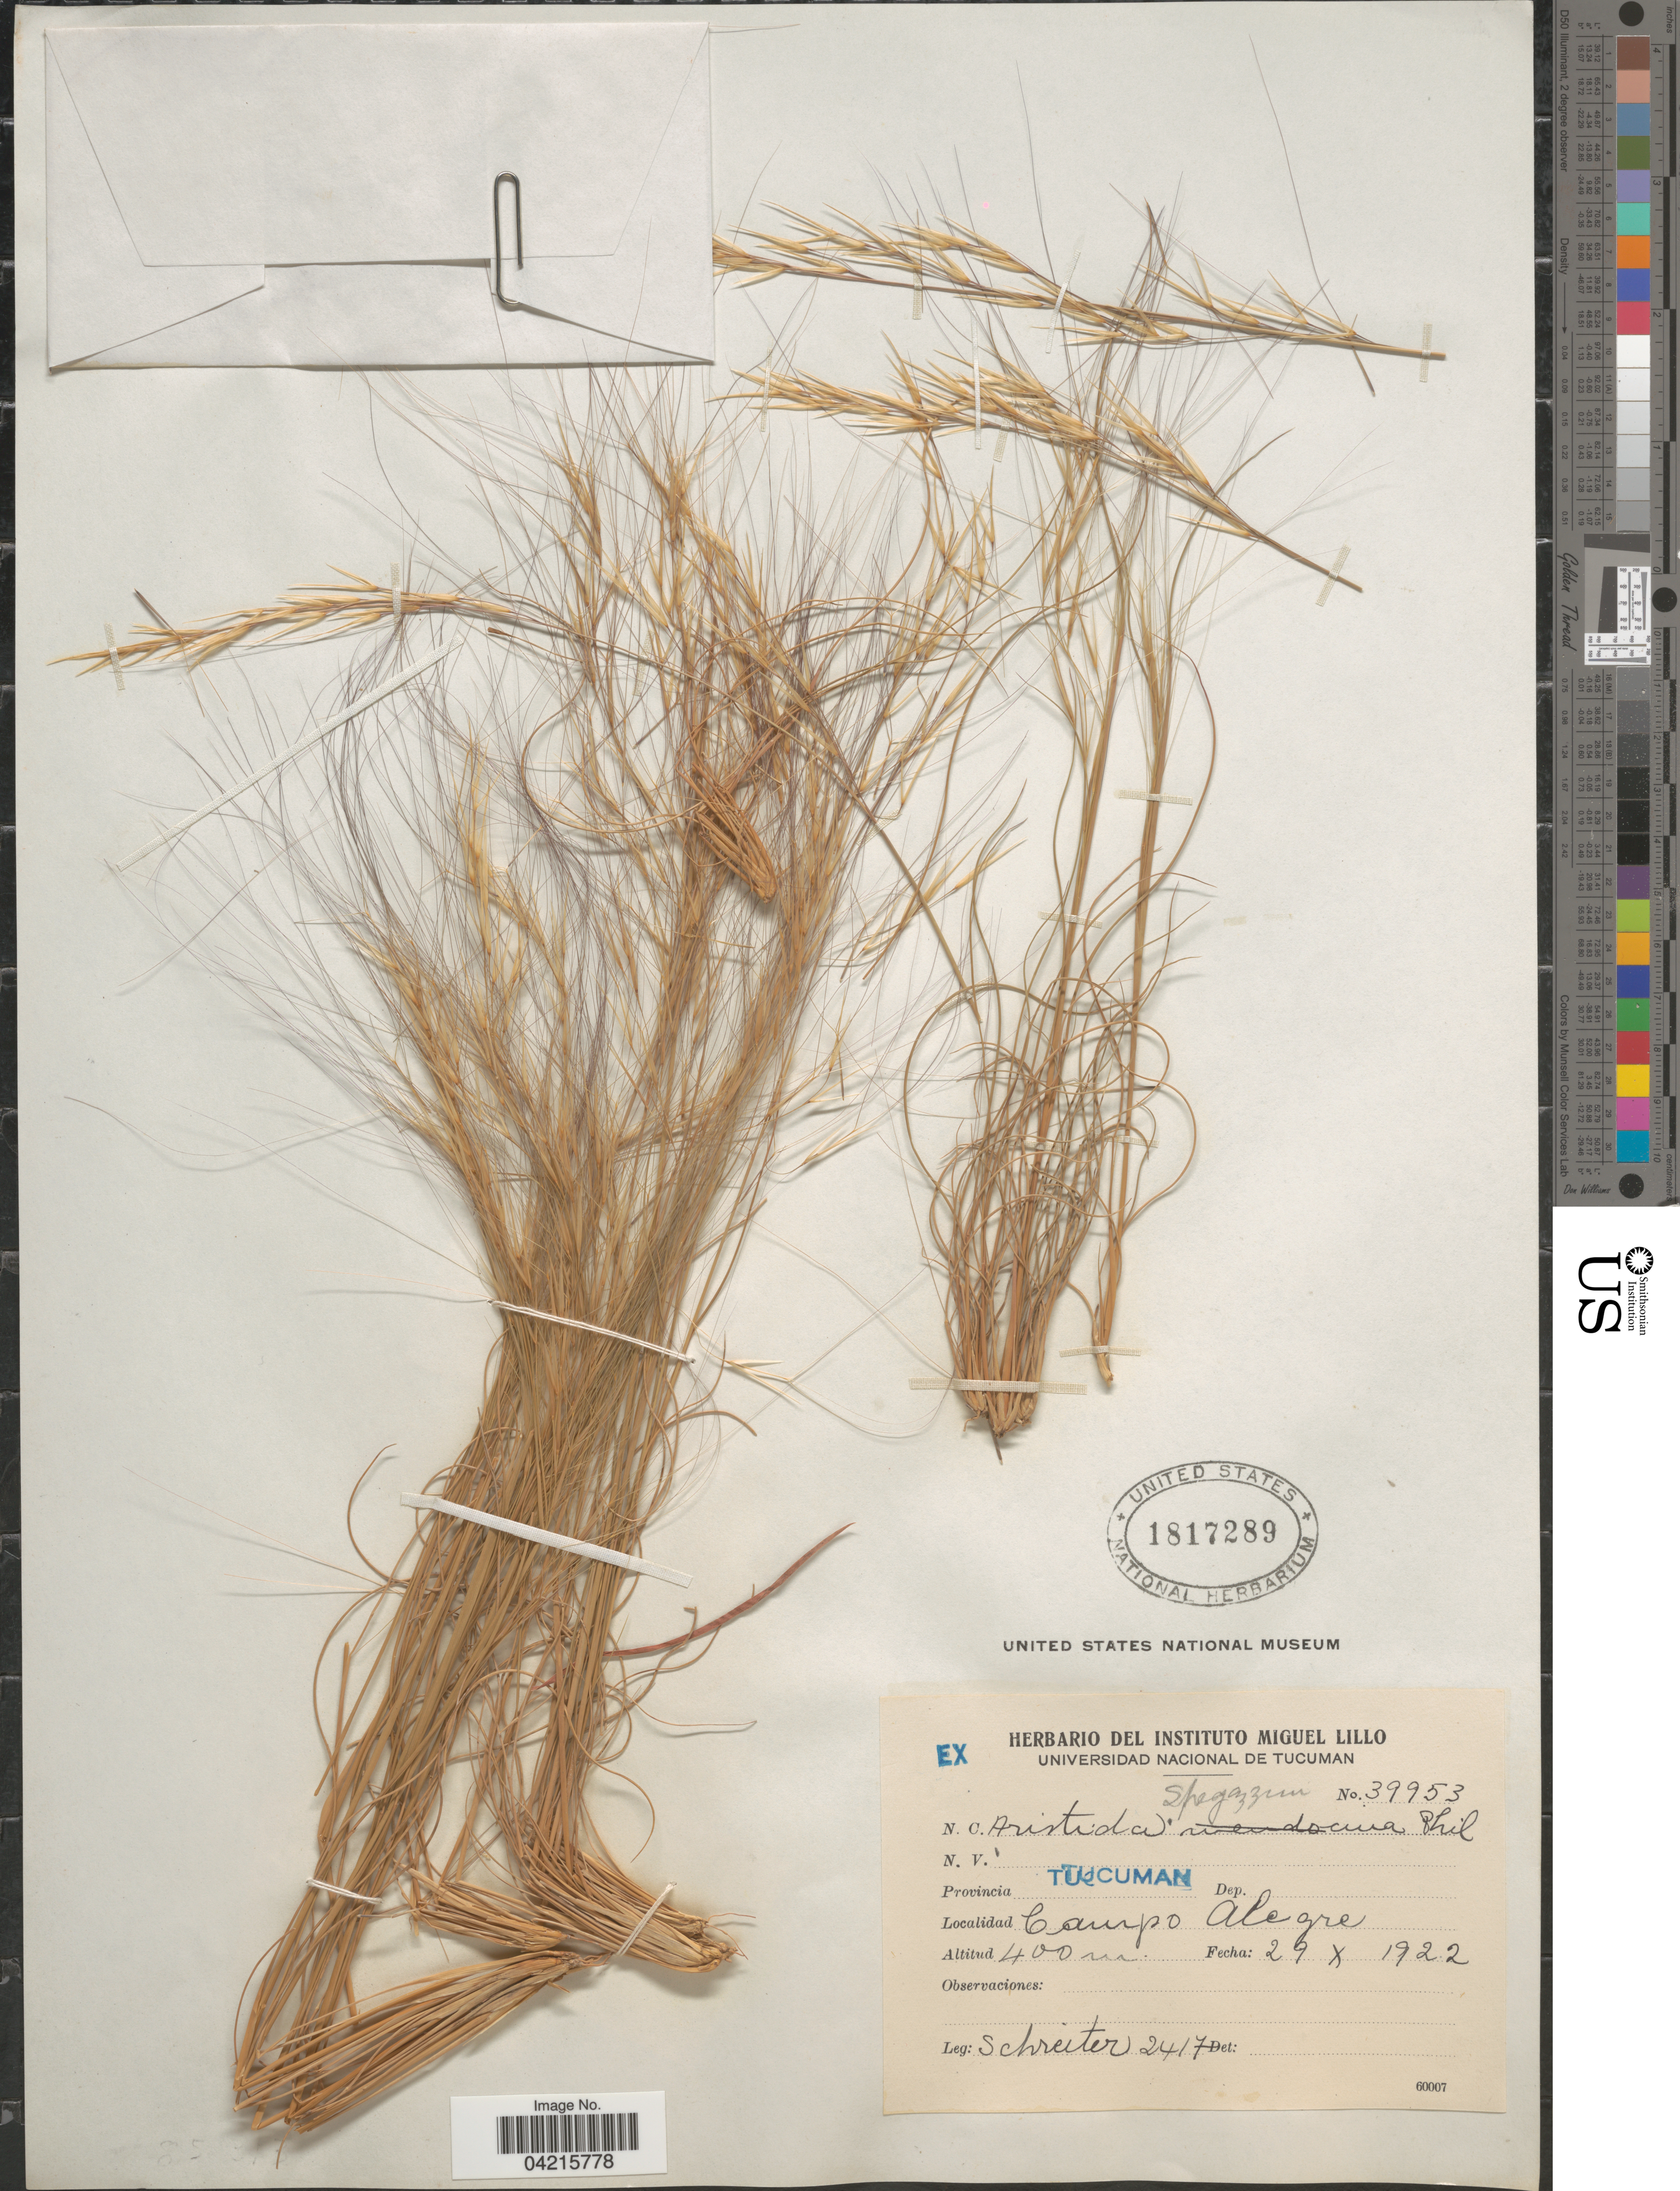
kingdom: Plantae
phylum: Tracheophyta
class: Liliopsida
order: Poales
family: Poaceae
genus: Aristida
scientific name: Aristida spegazzinii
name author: Arechav.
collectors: -. Schreiter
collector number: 2417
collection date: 1922-10-29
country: Argentina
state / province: Tucuman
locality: Campo Alegre.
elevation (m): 400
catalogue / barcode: US 1817289